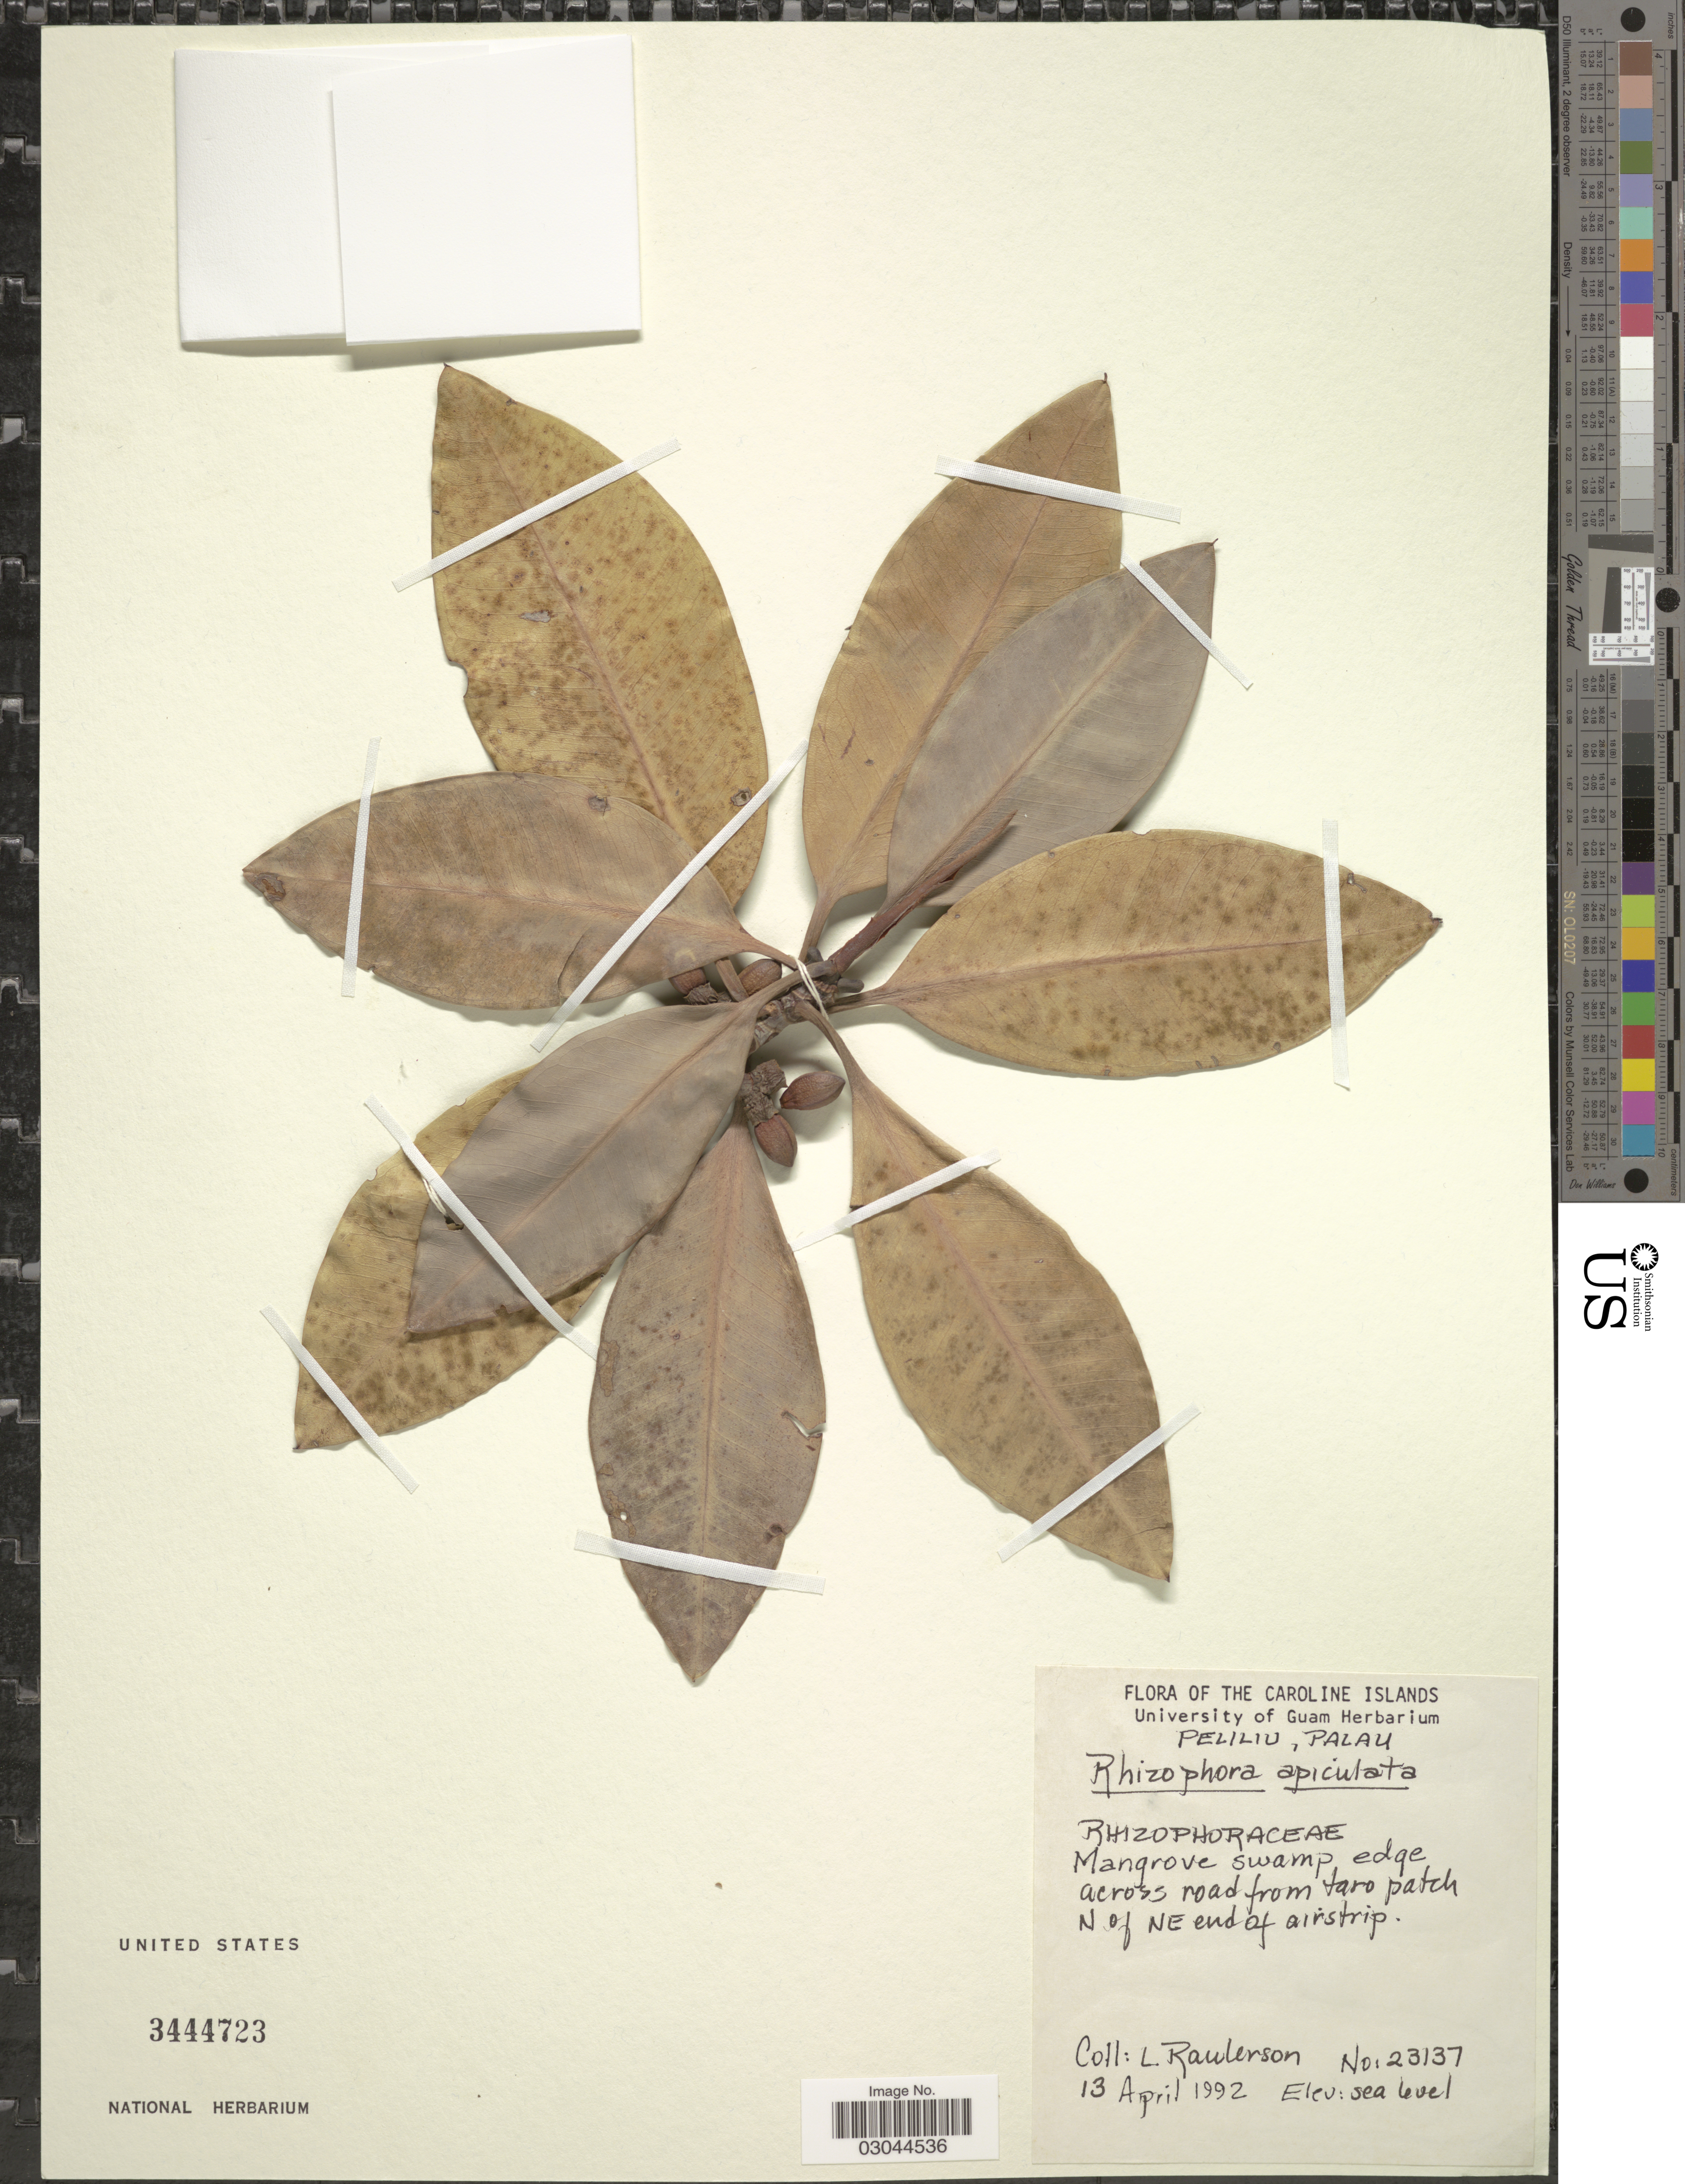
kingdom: Plantae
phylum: Tracheophyta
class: Magnoliopsida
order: Malpighiales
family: Rhizophoraceae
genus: Rhizophora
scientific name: Rhizophora apiculata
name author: Blume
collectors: L. Raulerson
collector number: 23137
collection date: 1992-04-13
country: Palau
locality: The Caroline Islands. Peliliu, Palau. Mangrove swamp, edge across road from taro patch N of NE end of airstrip.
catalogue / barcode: US 3444723